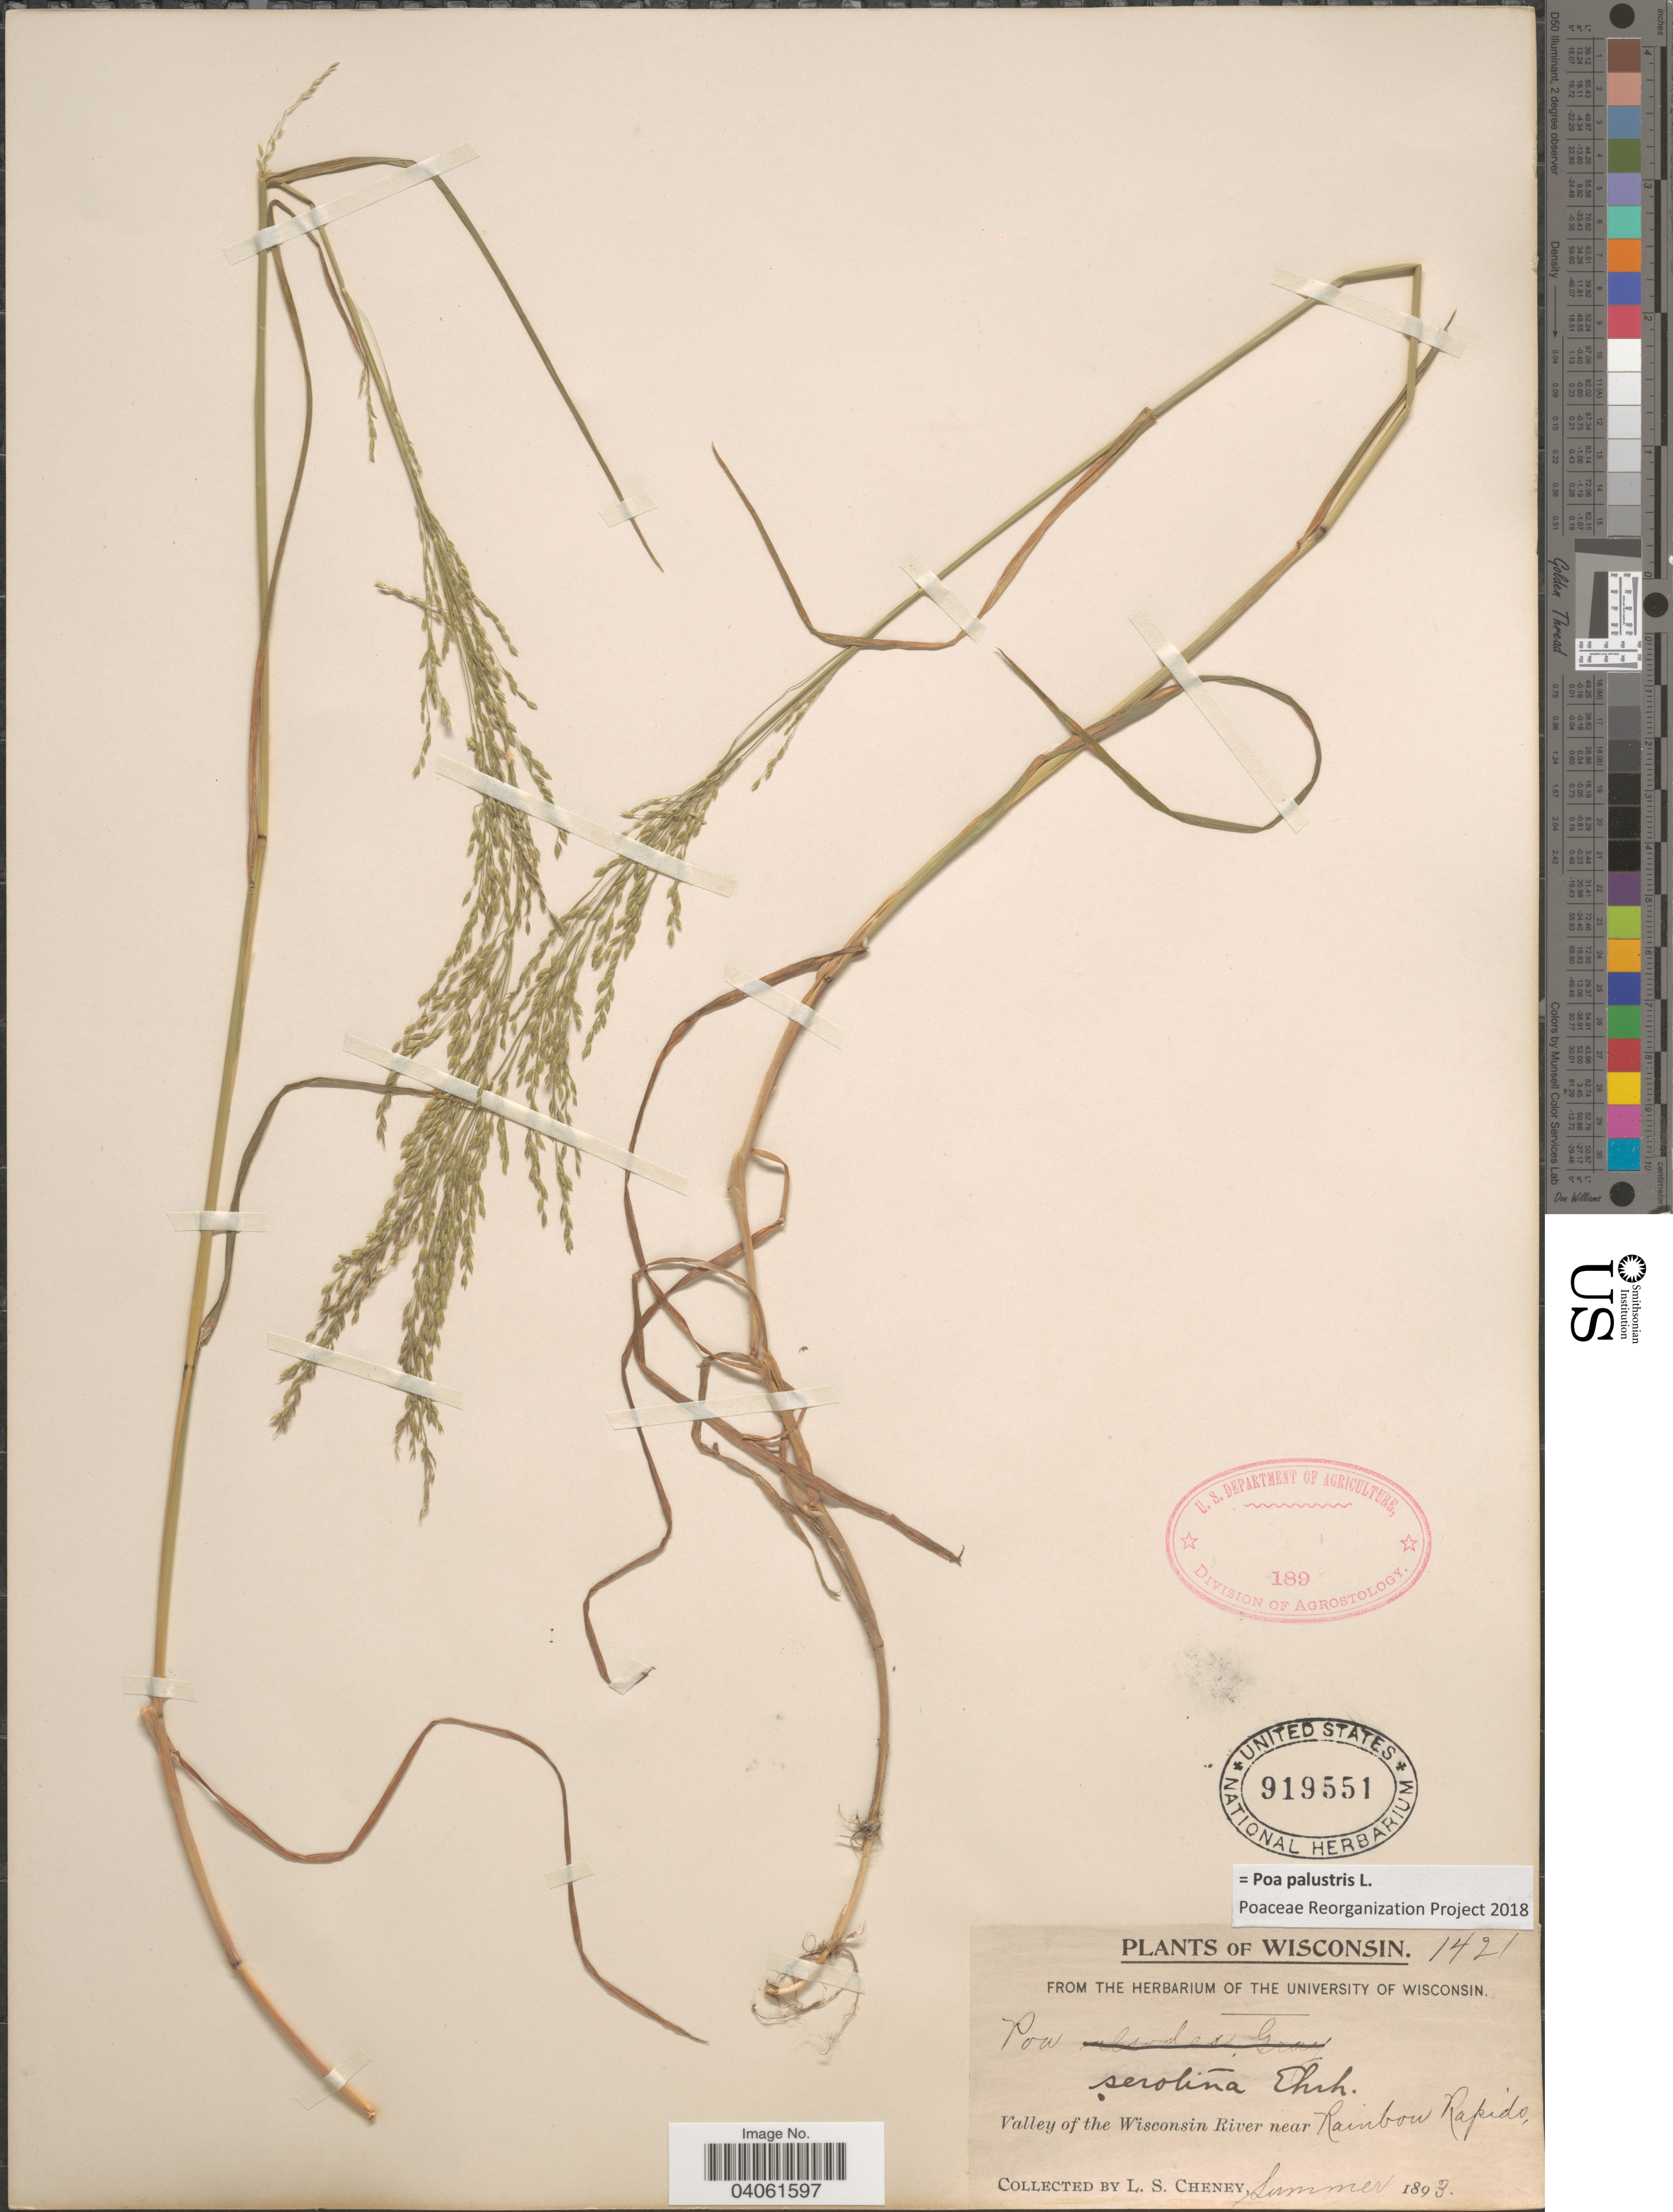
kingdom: Plantae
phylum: Tracheophyta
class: Liliopsida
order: Poales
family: Poaceae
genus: Poa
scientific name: Poa palustris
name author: L.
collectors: L. Cheney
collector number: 1421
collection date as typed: Summer 1893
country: United States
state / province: Wisconsin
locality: Valley of the Wisconsin River near Rainbow Rapids.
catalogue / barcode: US 919551